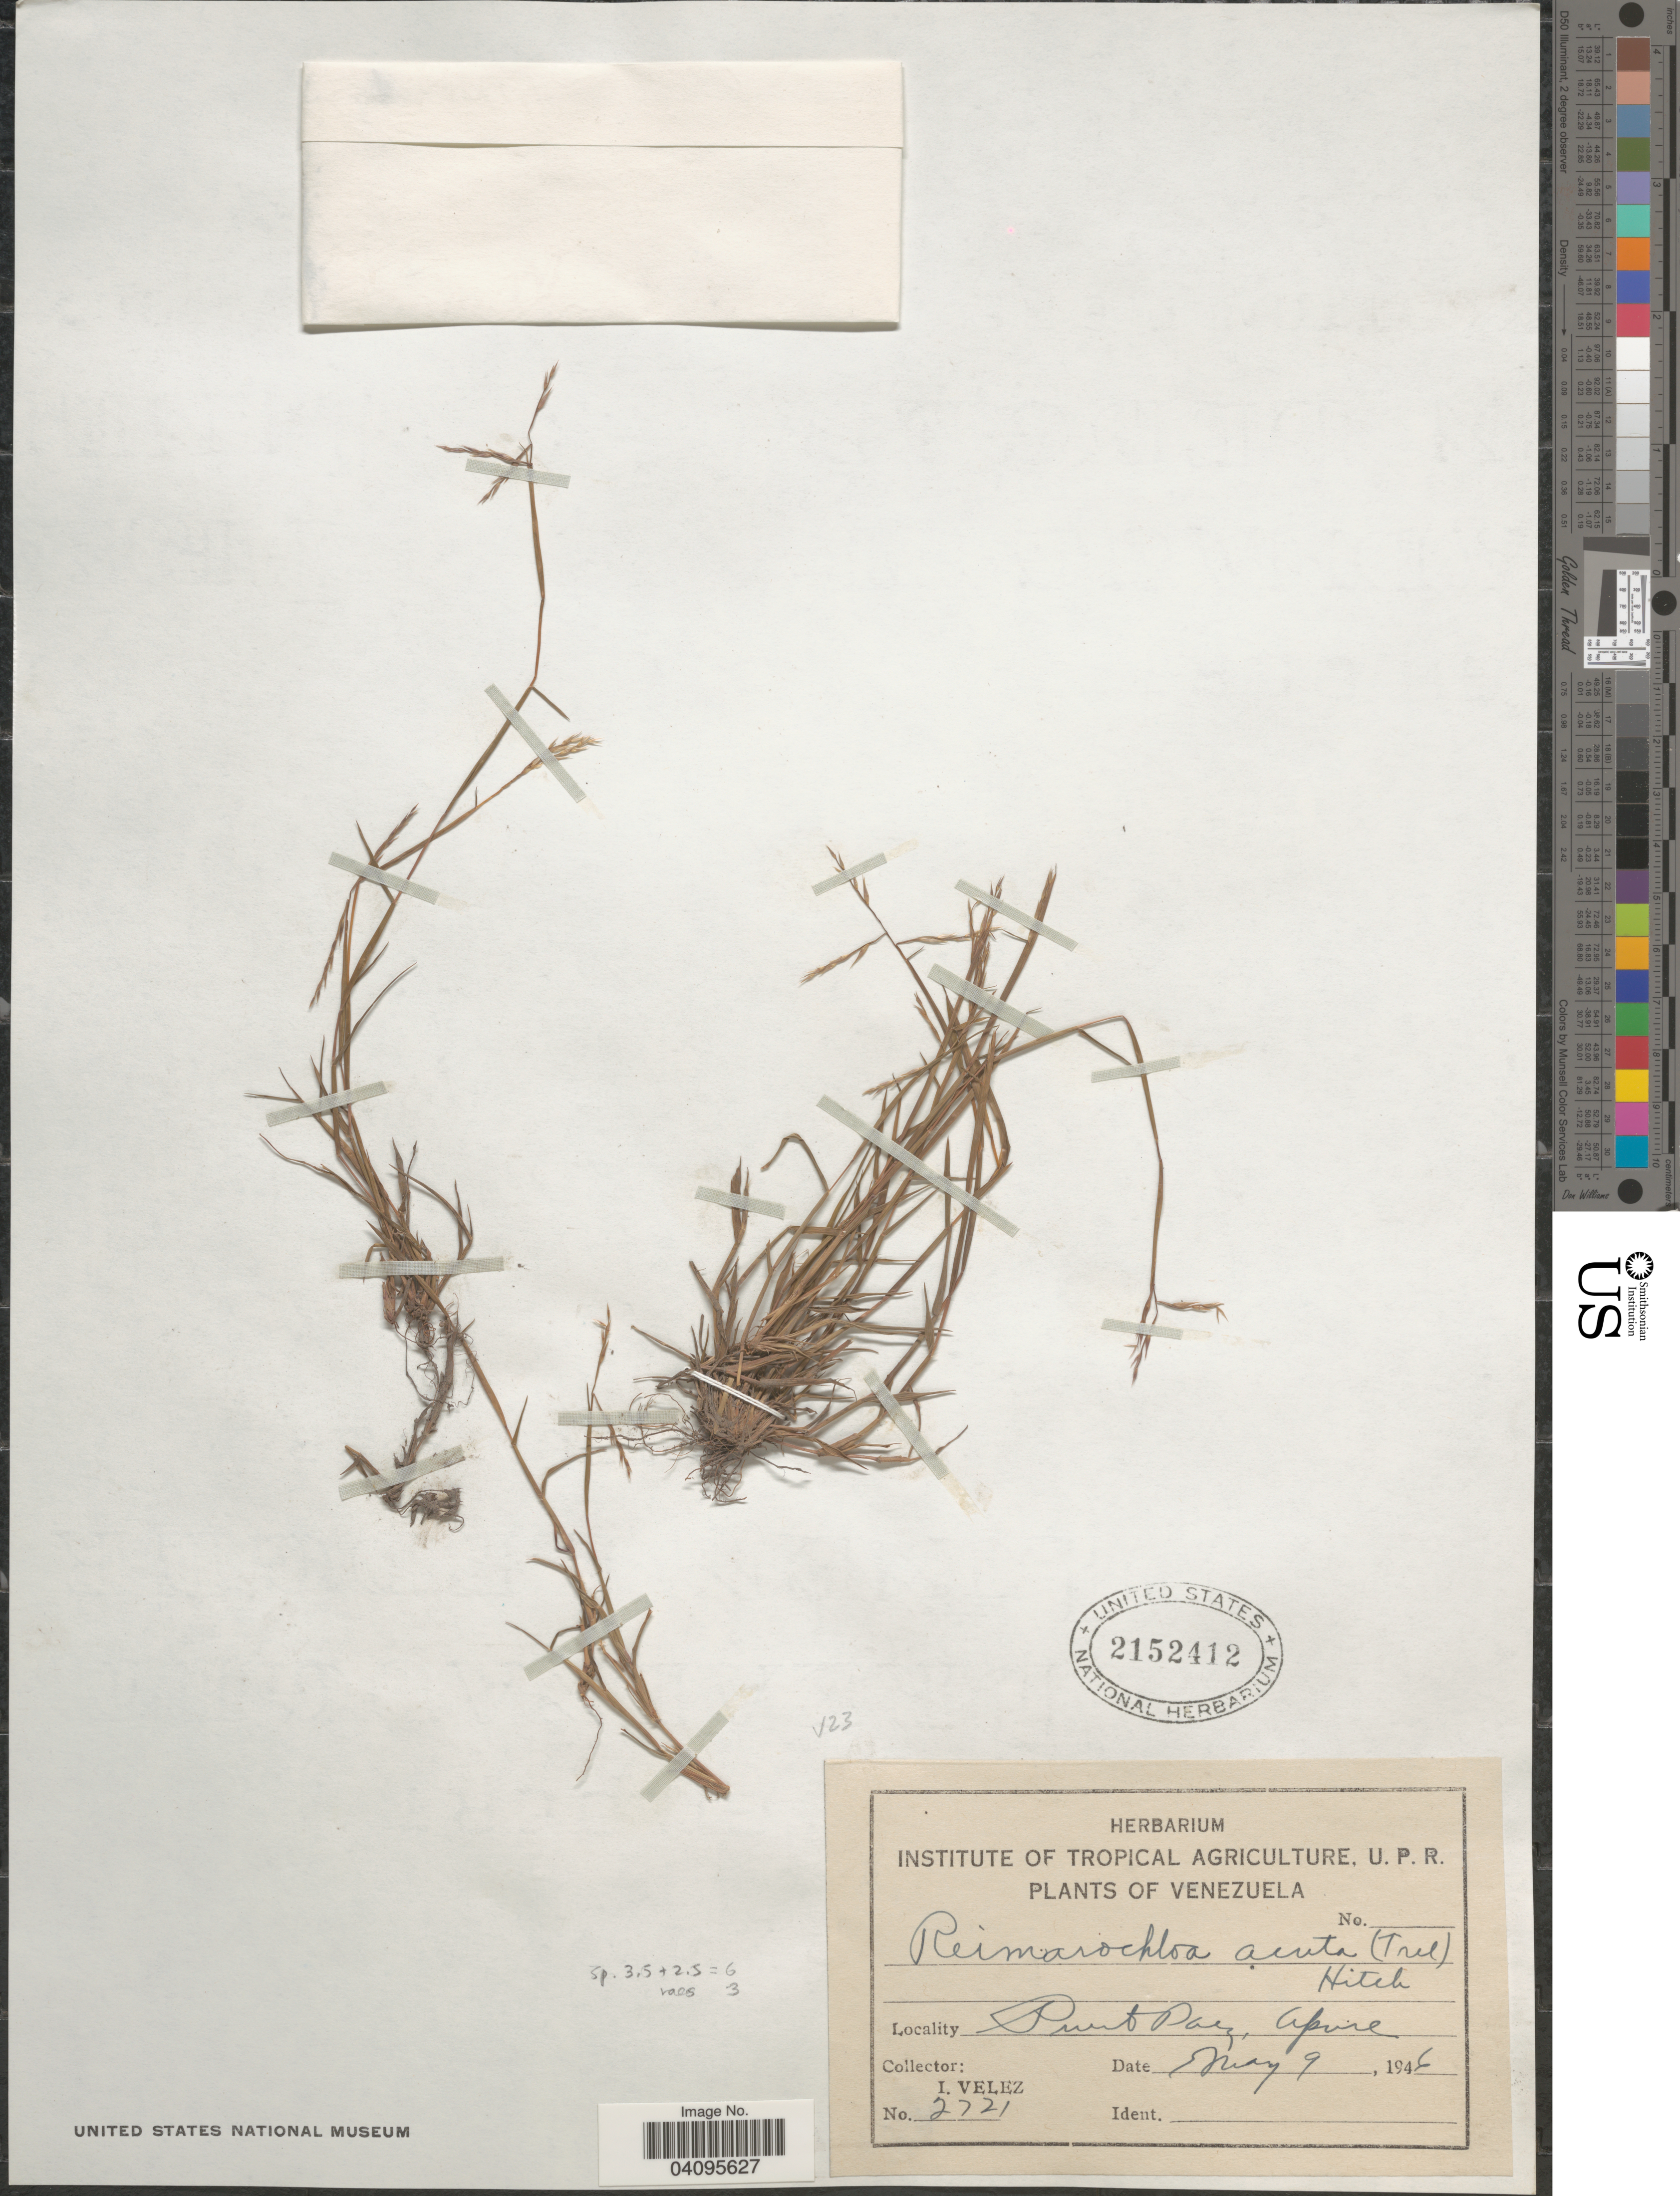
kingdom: Plantae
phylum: Tracheophyta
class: Liliopsida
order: Poales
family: Poaceae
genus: Paspalum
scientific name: Paspalum stagnophilum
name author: Morrone & Zuloaga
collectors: I. Velez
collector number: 2721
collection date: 1946-05-09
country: Venezuela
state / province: Apure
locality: Puerto Paez.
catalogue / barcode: US 2152412